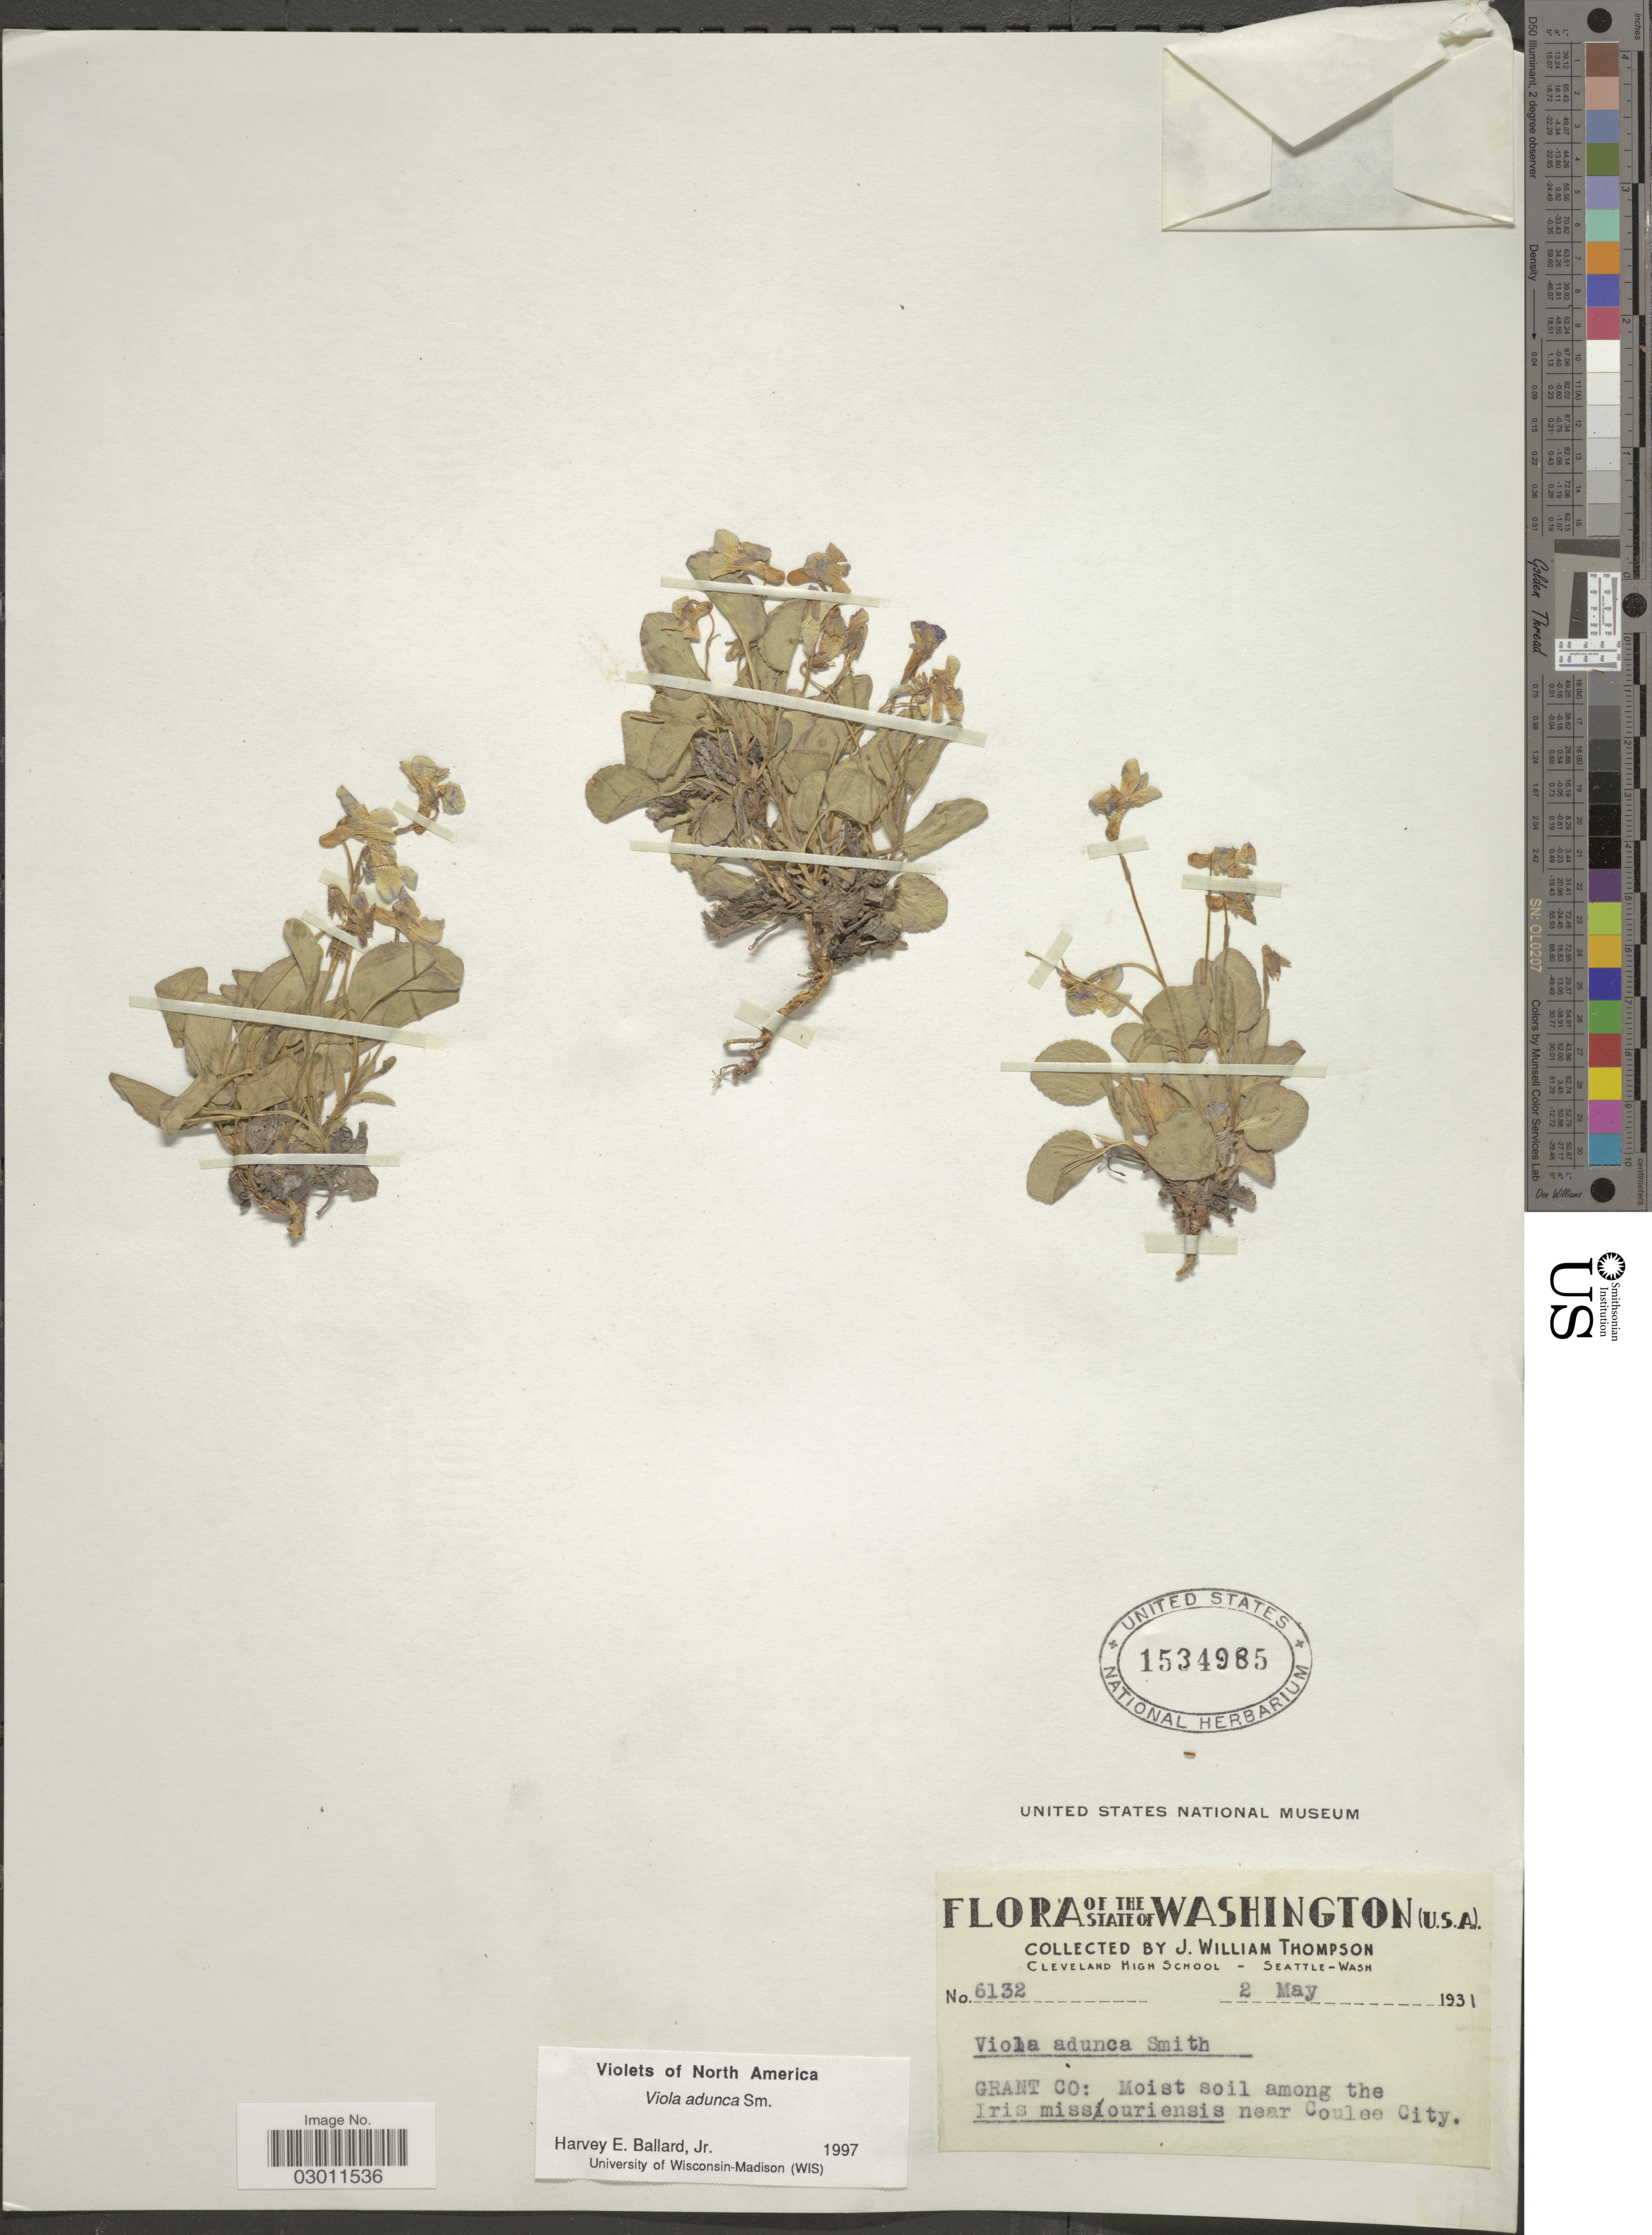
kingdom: Plantae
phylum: Tracheophyta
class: Magnoliopsida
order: Malpighiales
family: Violaceae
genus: Viola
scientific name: Viola adunca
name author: Sm.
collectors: J. W. Thompson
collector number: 6132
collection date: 1931-05-02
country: United States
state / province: Washington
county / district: Grant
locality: Grant Co.: Moist soil among the Iris missouriensis near Coulee City.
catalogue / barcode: US 1534985